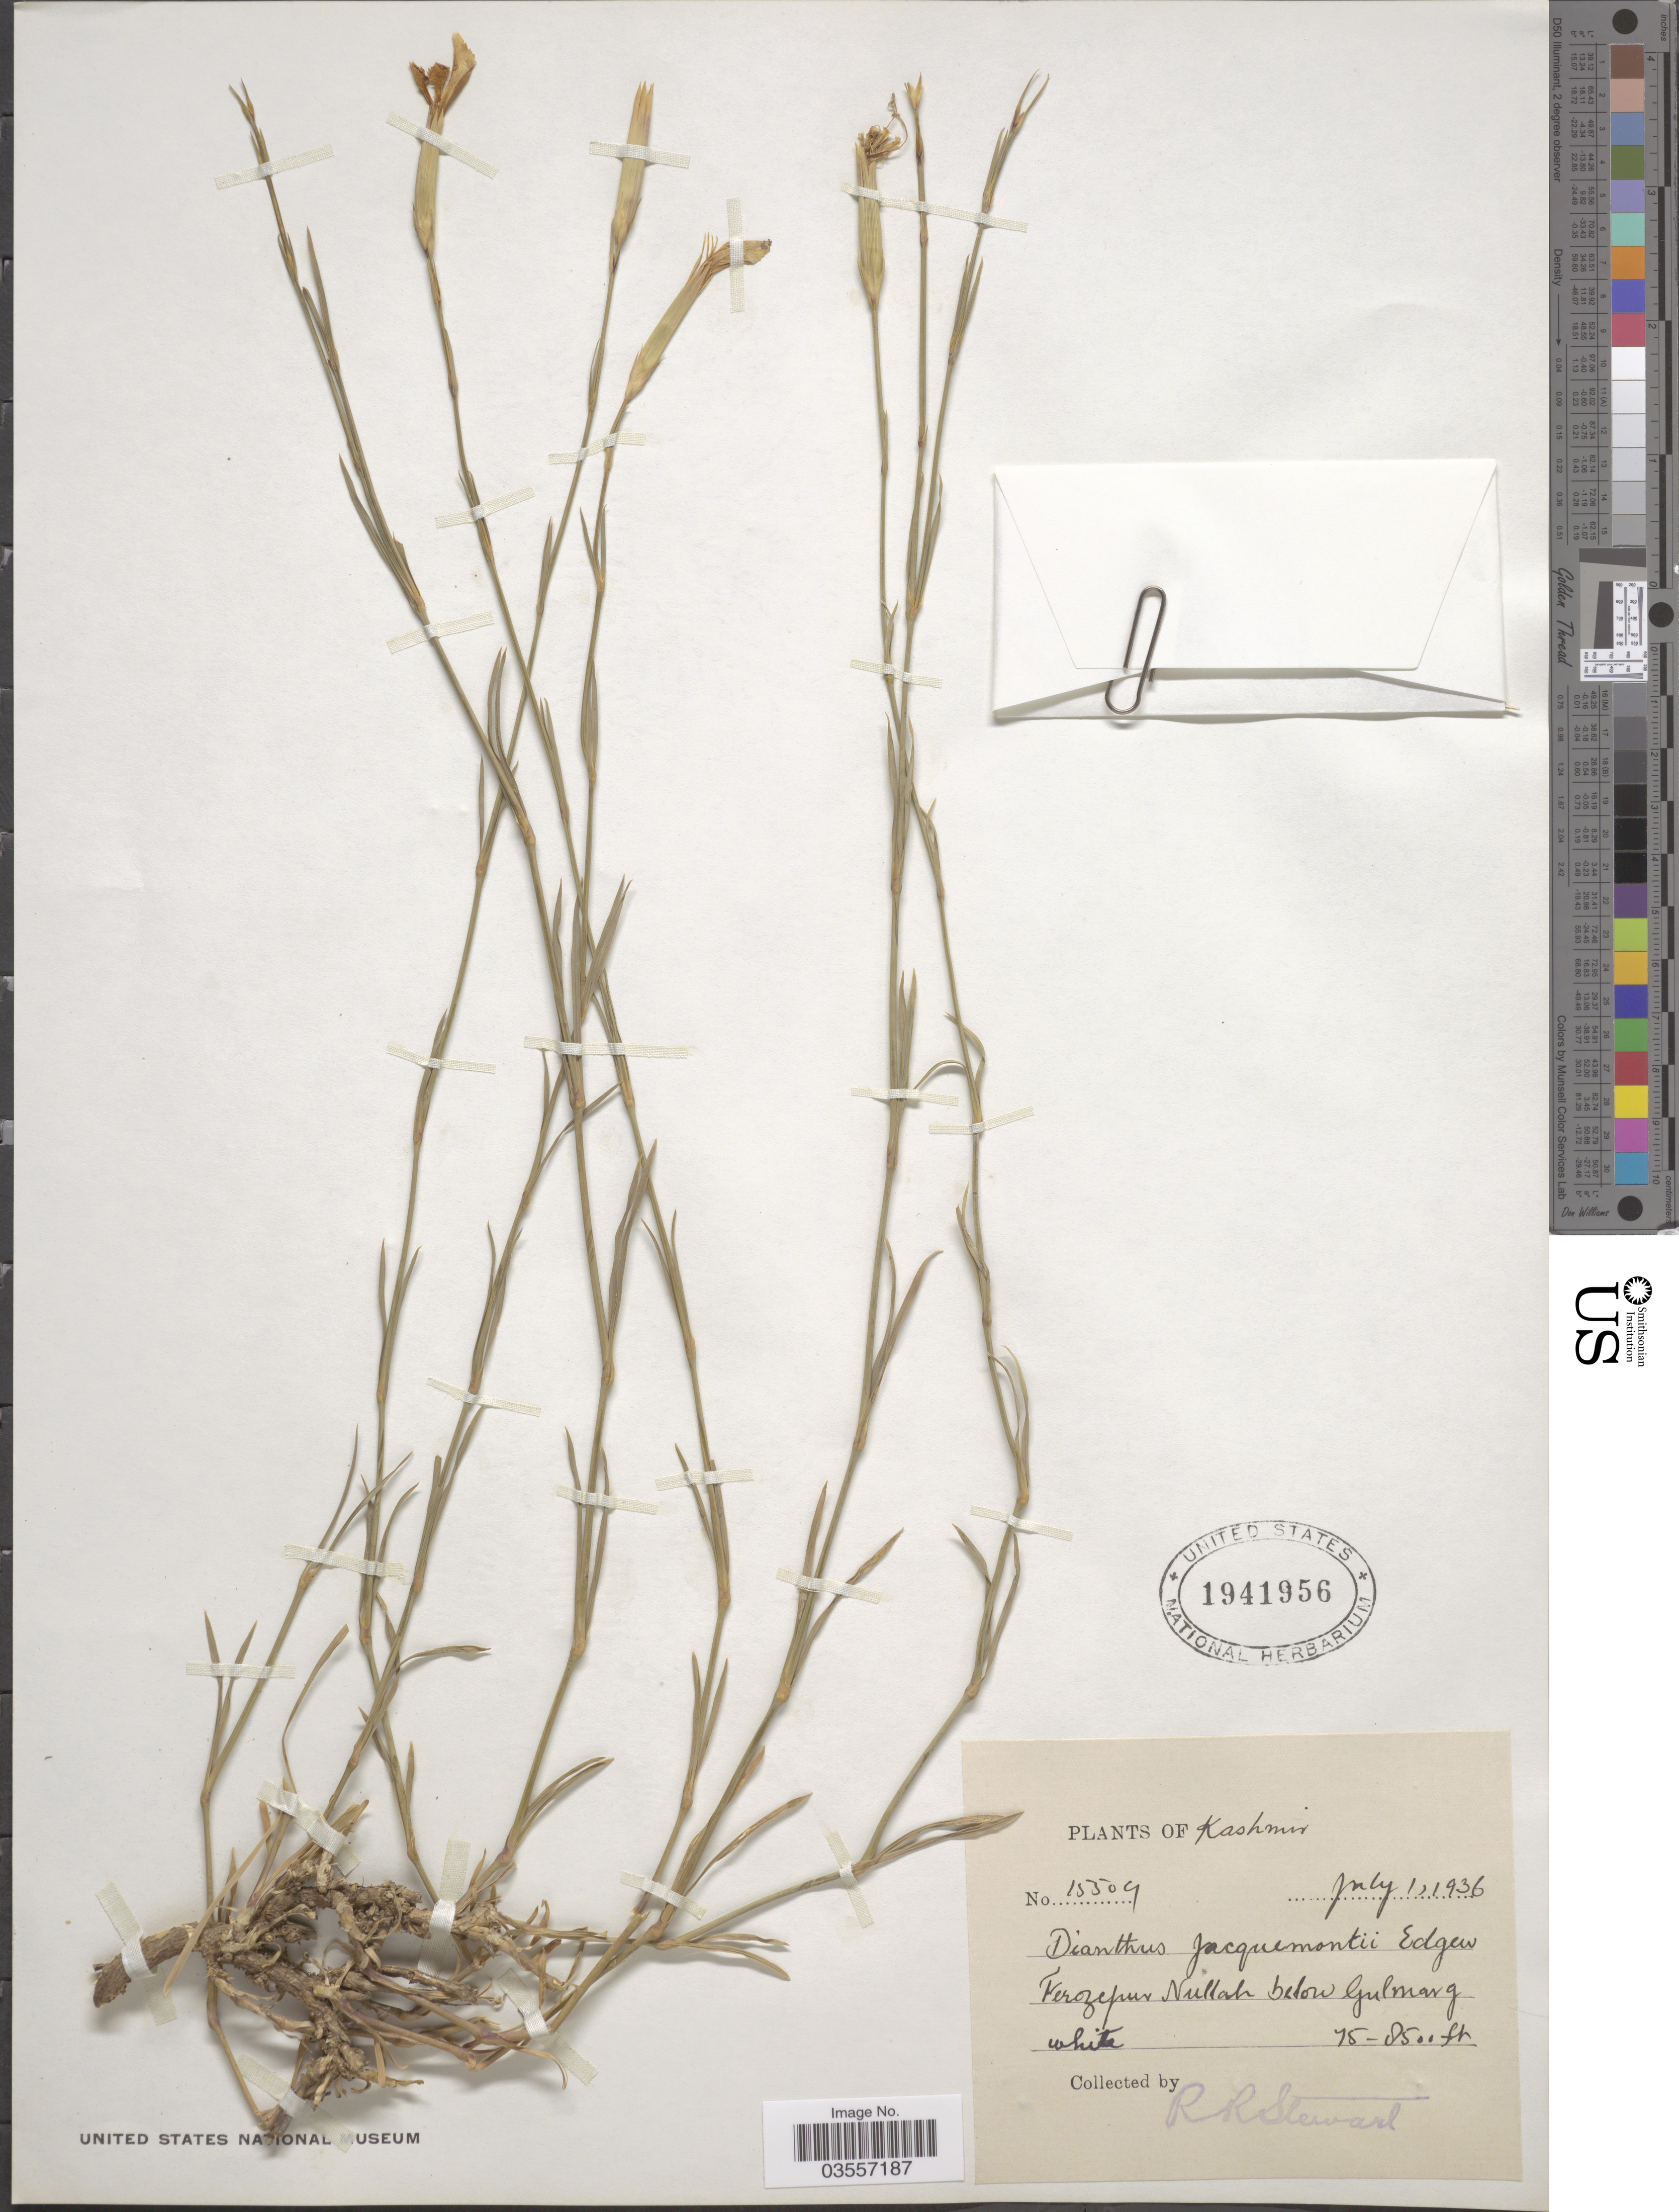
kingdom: Plantae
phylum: Tracheophyta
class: Magnoliopsida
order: Caryophyllales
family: Caryophyllaceae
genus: Dianthus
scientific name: Dianthus jacquemontii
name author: Edgew. & Hook. f.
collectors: R. Stewart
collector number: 15509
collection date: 1936-07-01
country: India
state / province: Jammu and Kashmir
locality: Kashmir. Ferozepur Nullah below Gulmarg.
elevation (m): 2286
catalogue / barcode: US 1941956